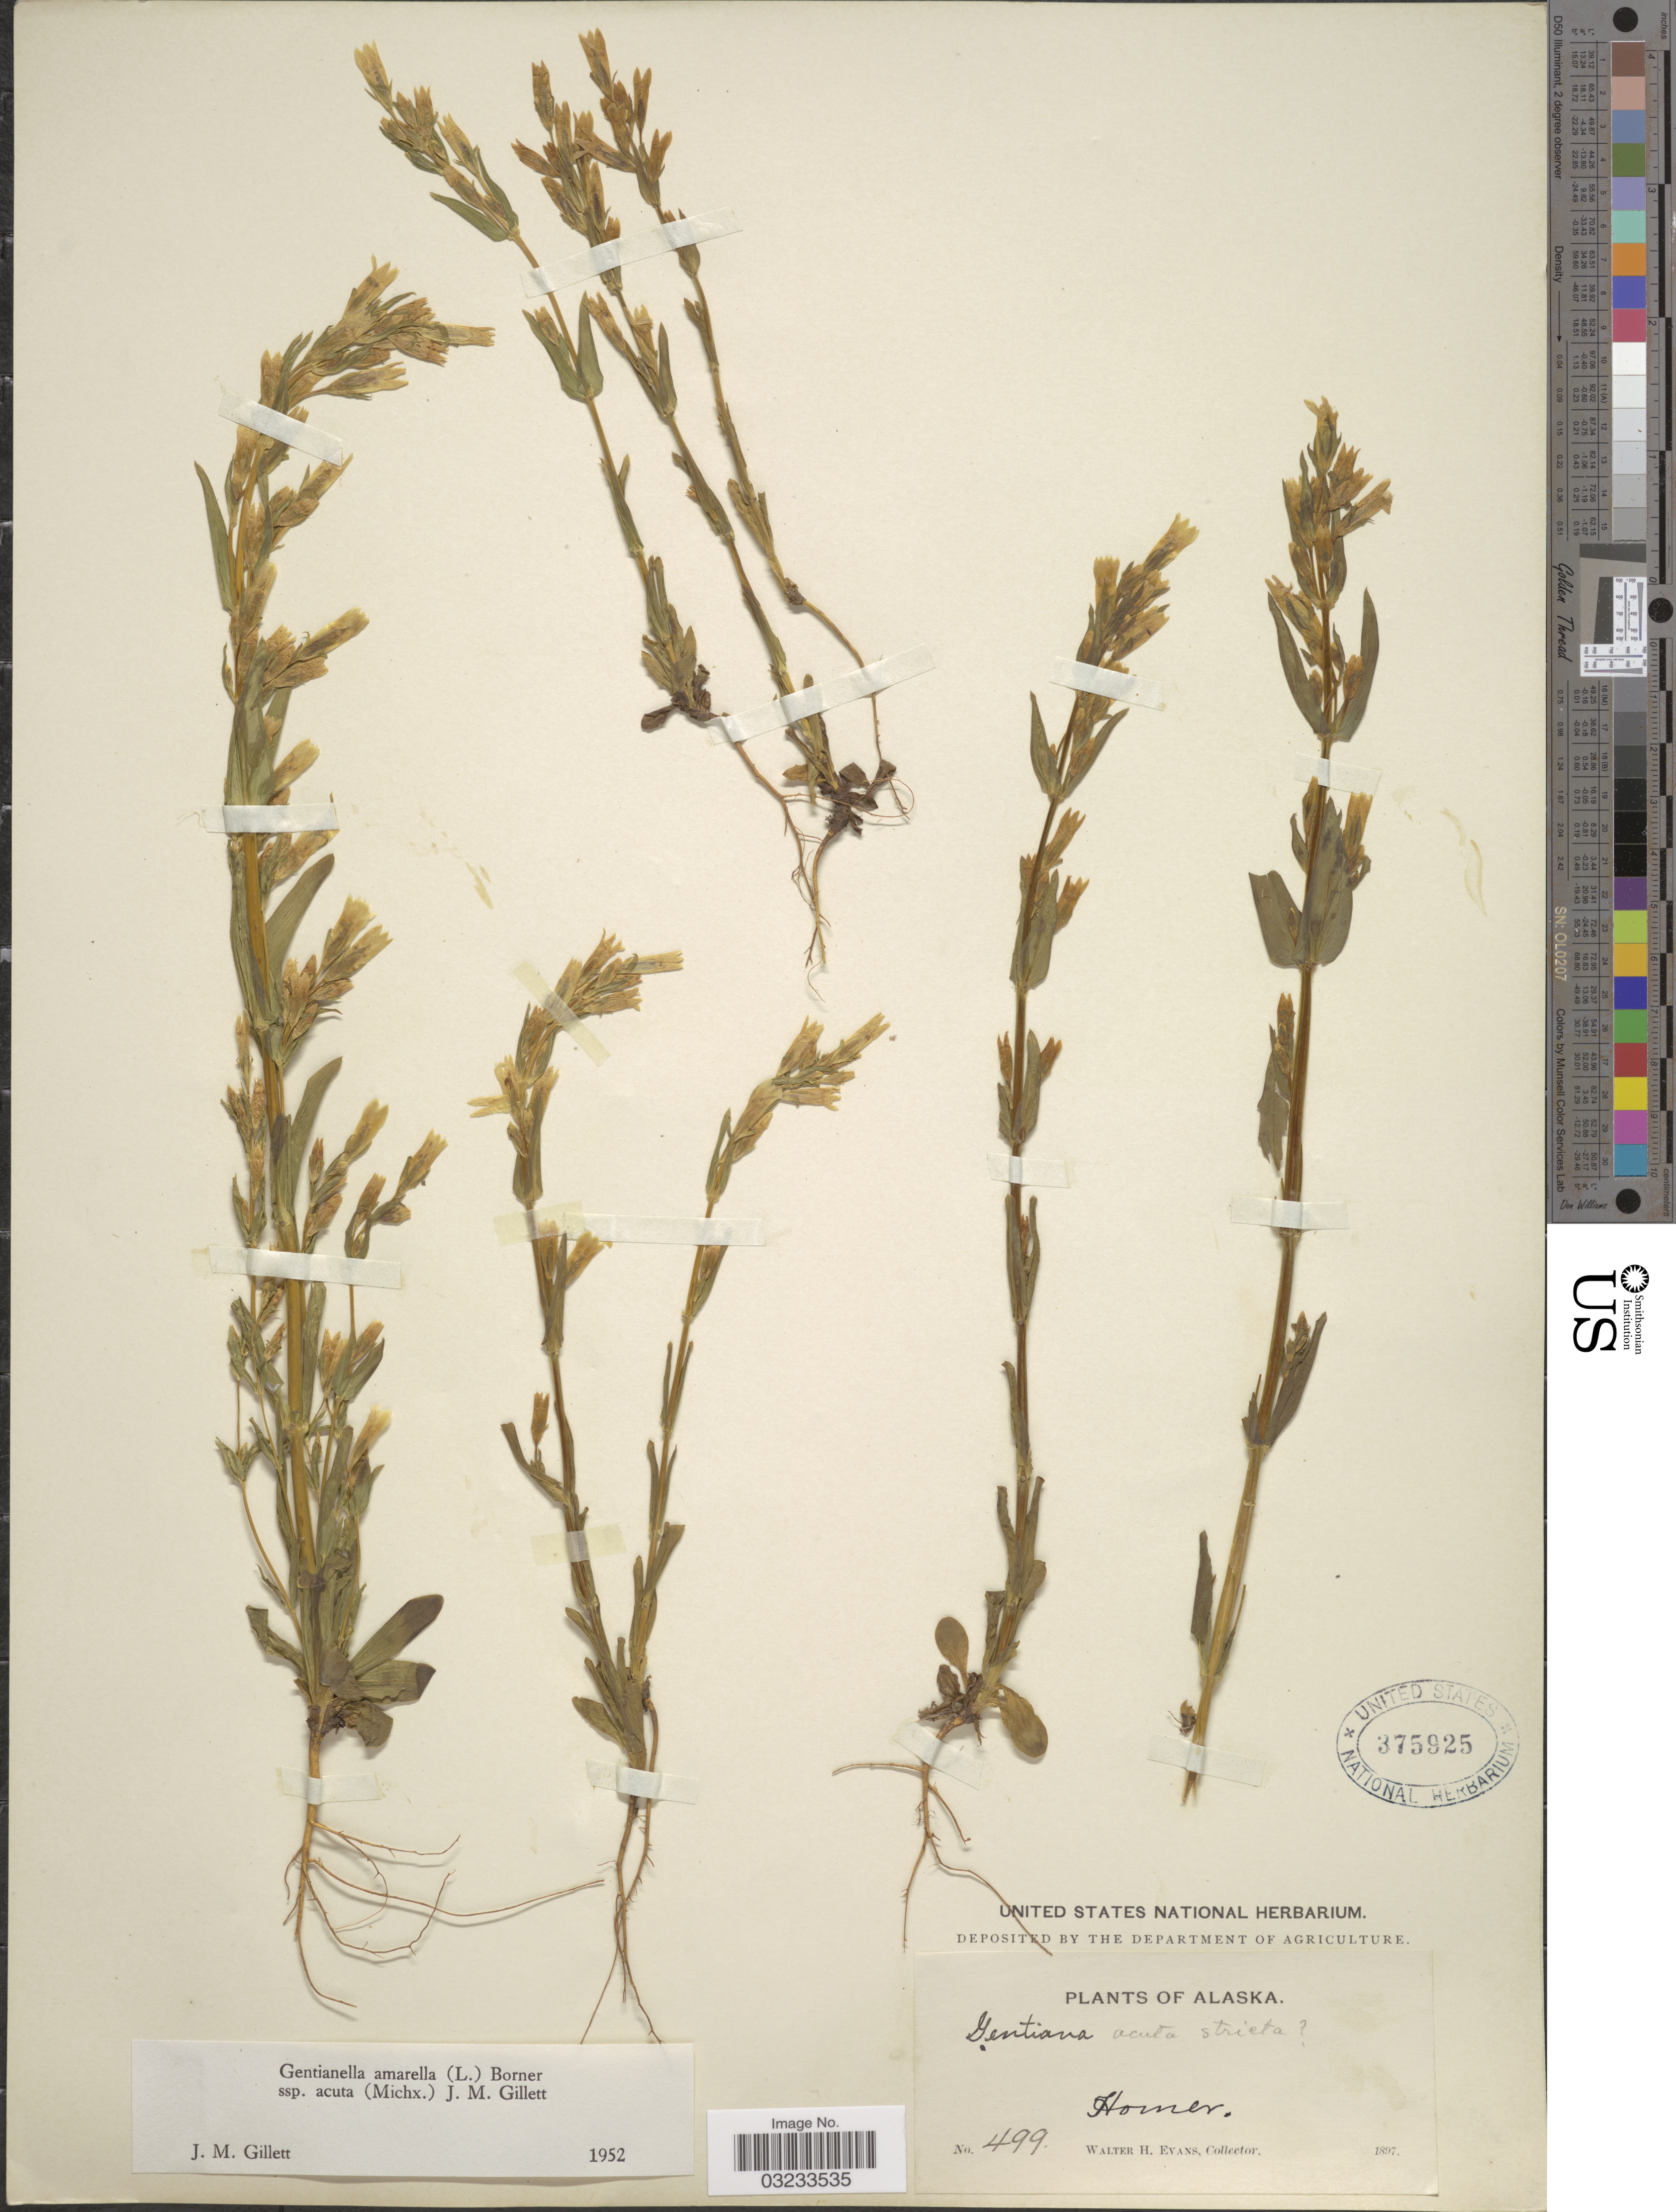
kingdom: Plantae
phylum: Tracheophyta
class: Magnoliopsida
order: Gentianales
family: Gentianaceae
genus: Gentiana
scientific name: Gentiana acuta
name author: Michx.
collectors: W. H. Evans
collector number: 499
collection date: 1897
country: United States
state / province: Alaska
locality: Homer.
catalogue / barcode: US 375925